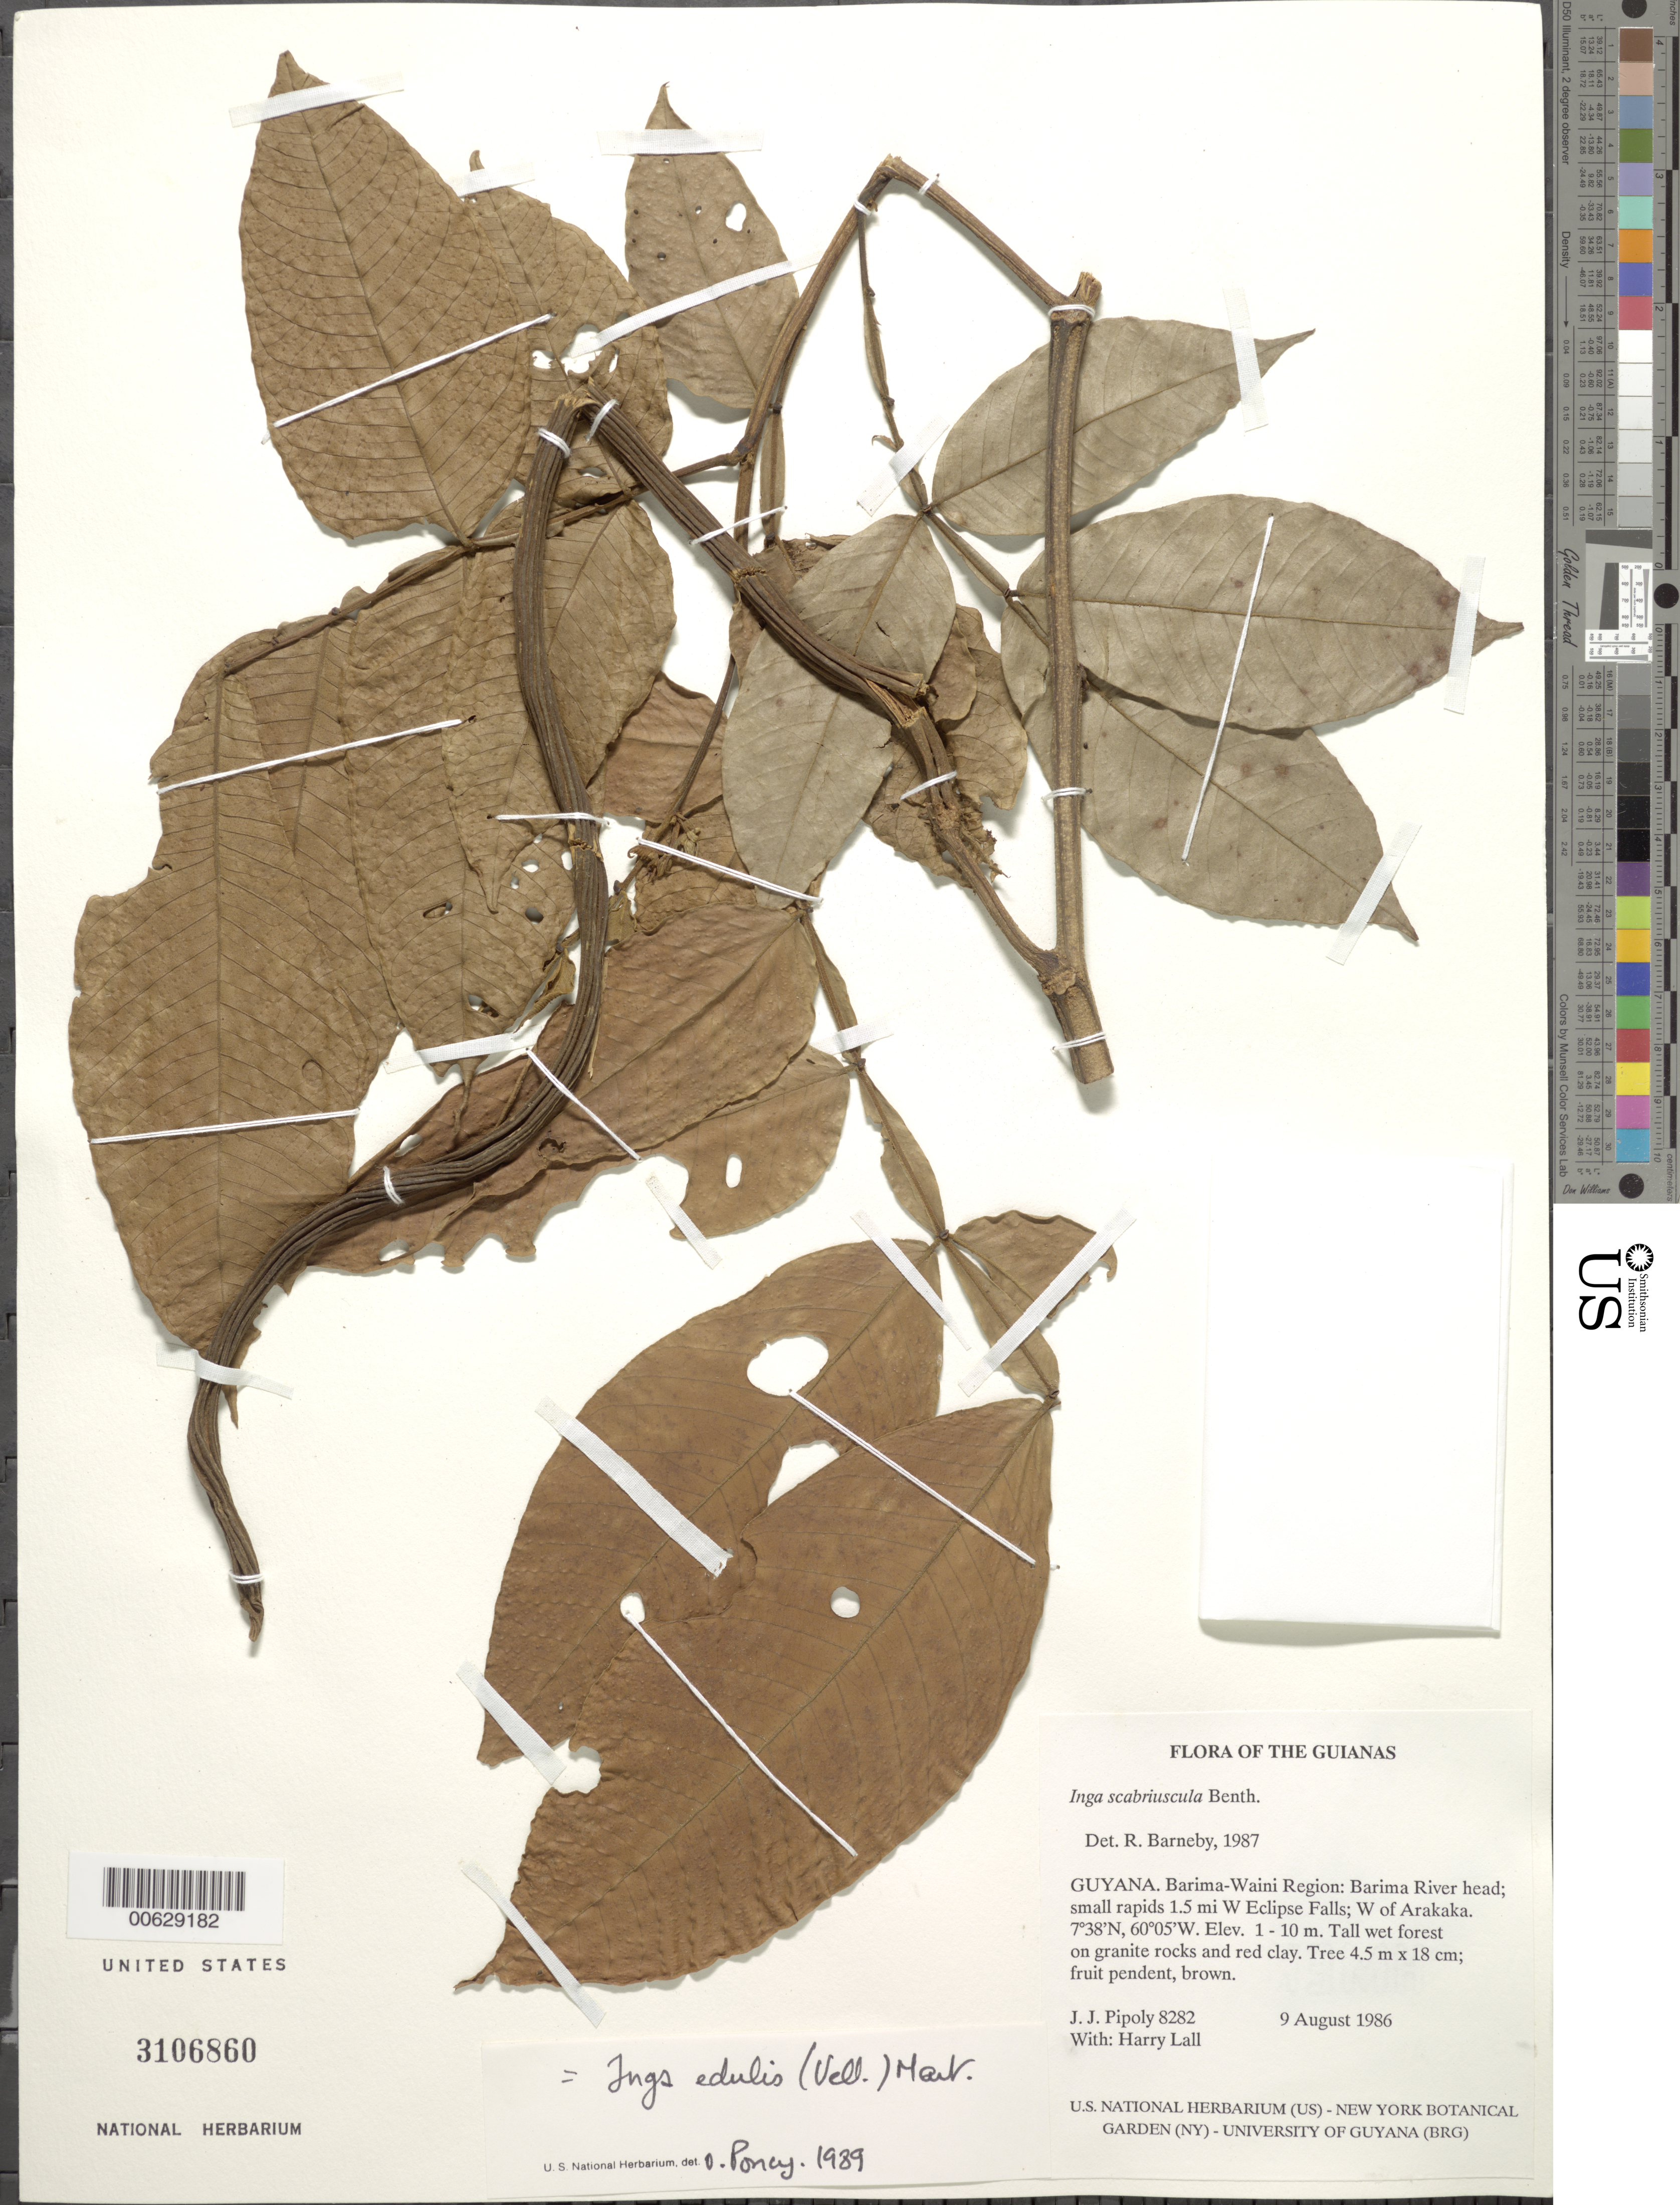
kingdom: Plantae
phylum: Tracheophyta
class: Magnoliopsida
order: Fabales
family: Fabaceae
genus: Inga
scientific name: Inga edulis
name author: Mart.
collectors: J. J. Pipoly & H. Lall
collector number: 8282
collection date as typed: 9 August 1986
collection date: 1986-08-09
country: Guyana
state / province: Barima-Waini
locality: Barima River head; small rapids 1.5 mi W Eclipse Falls; W of Arakaka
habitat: Tall wet forest on granite rocks and red clay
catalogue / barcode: US 3106860